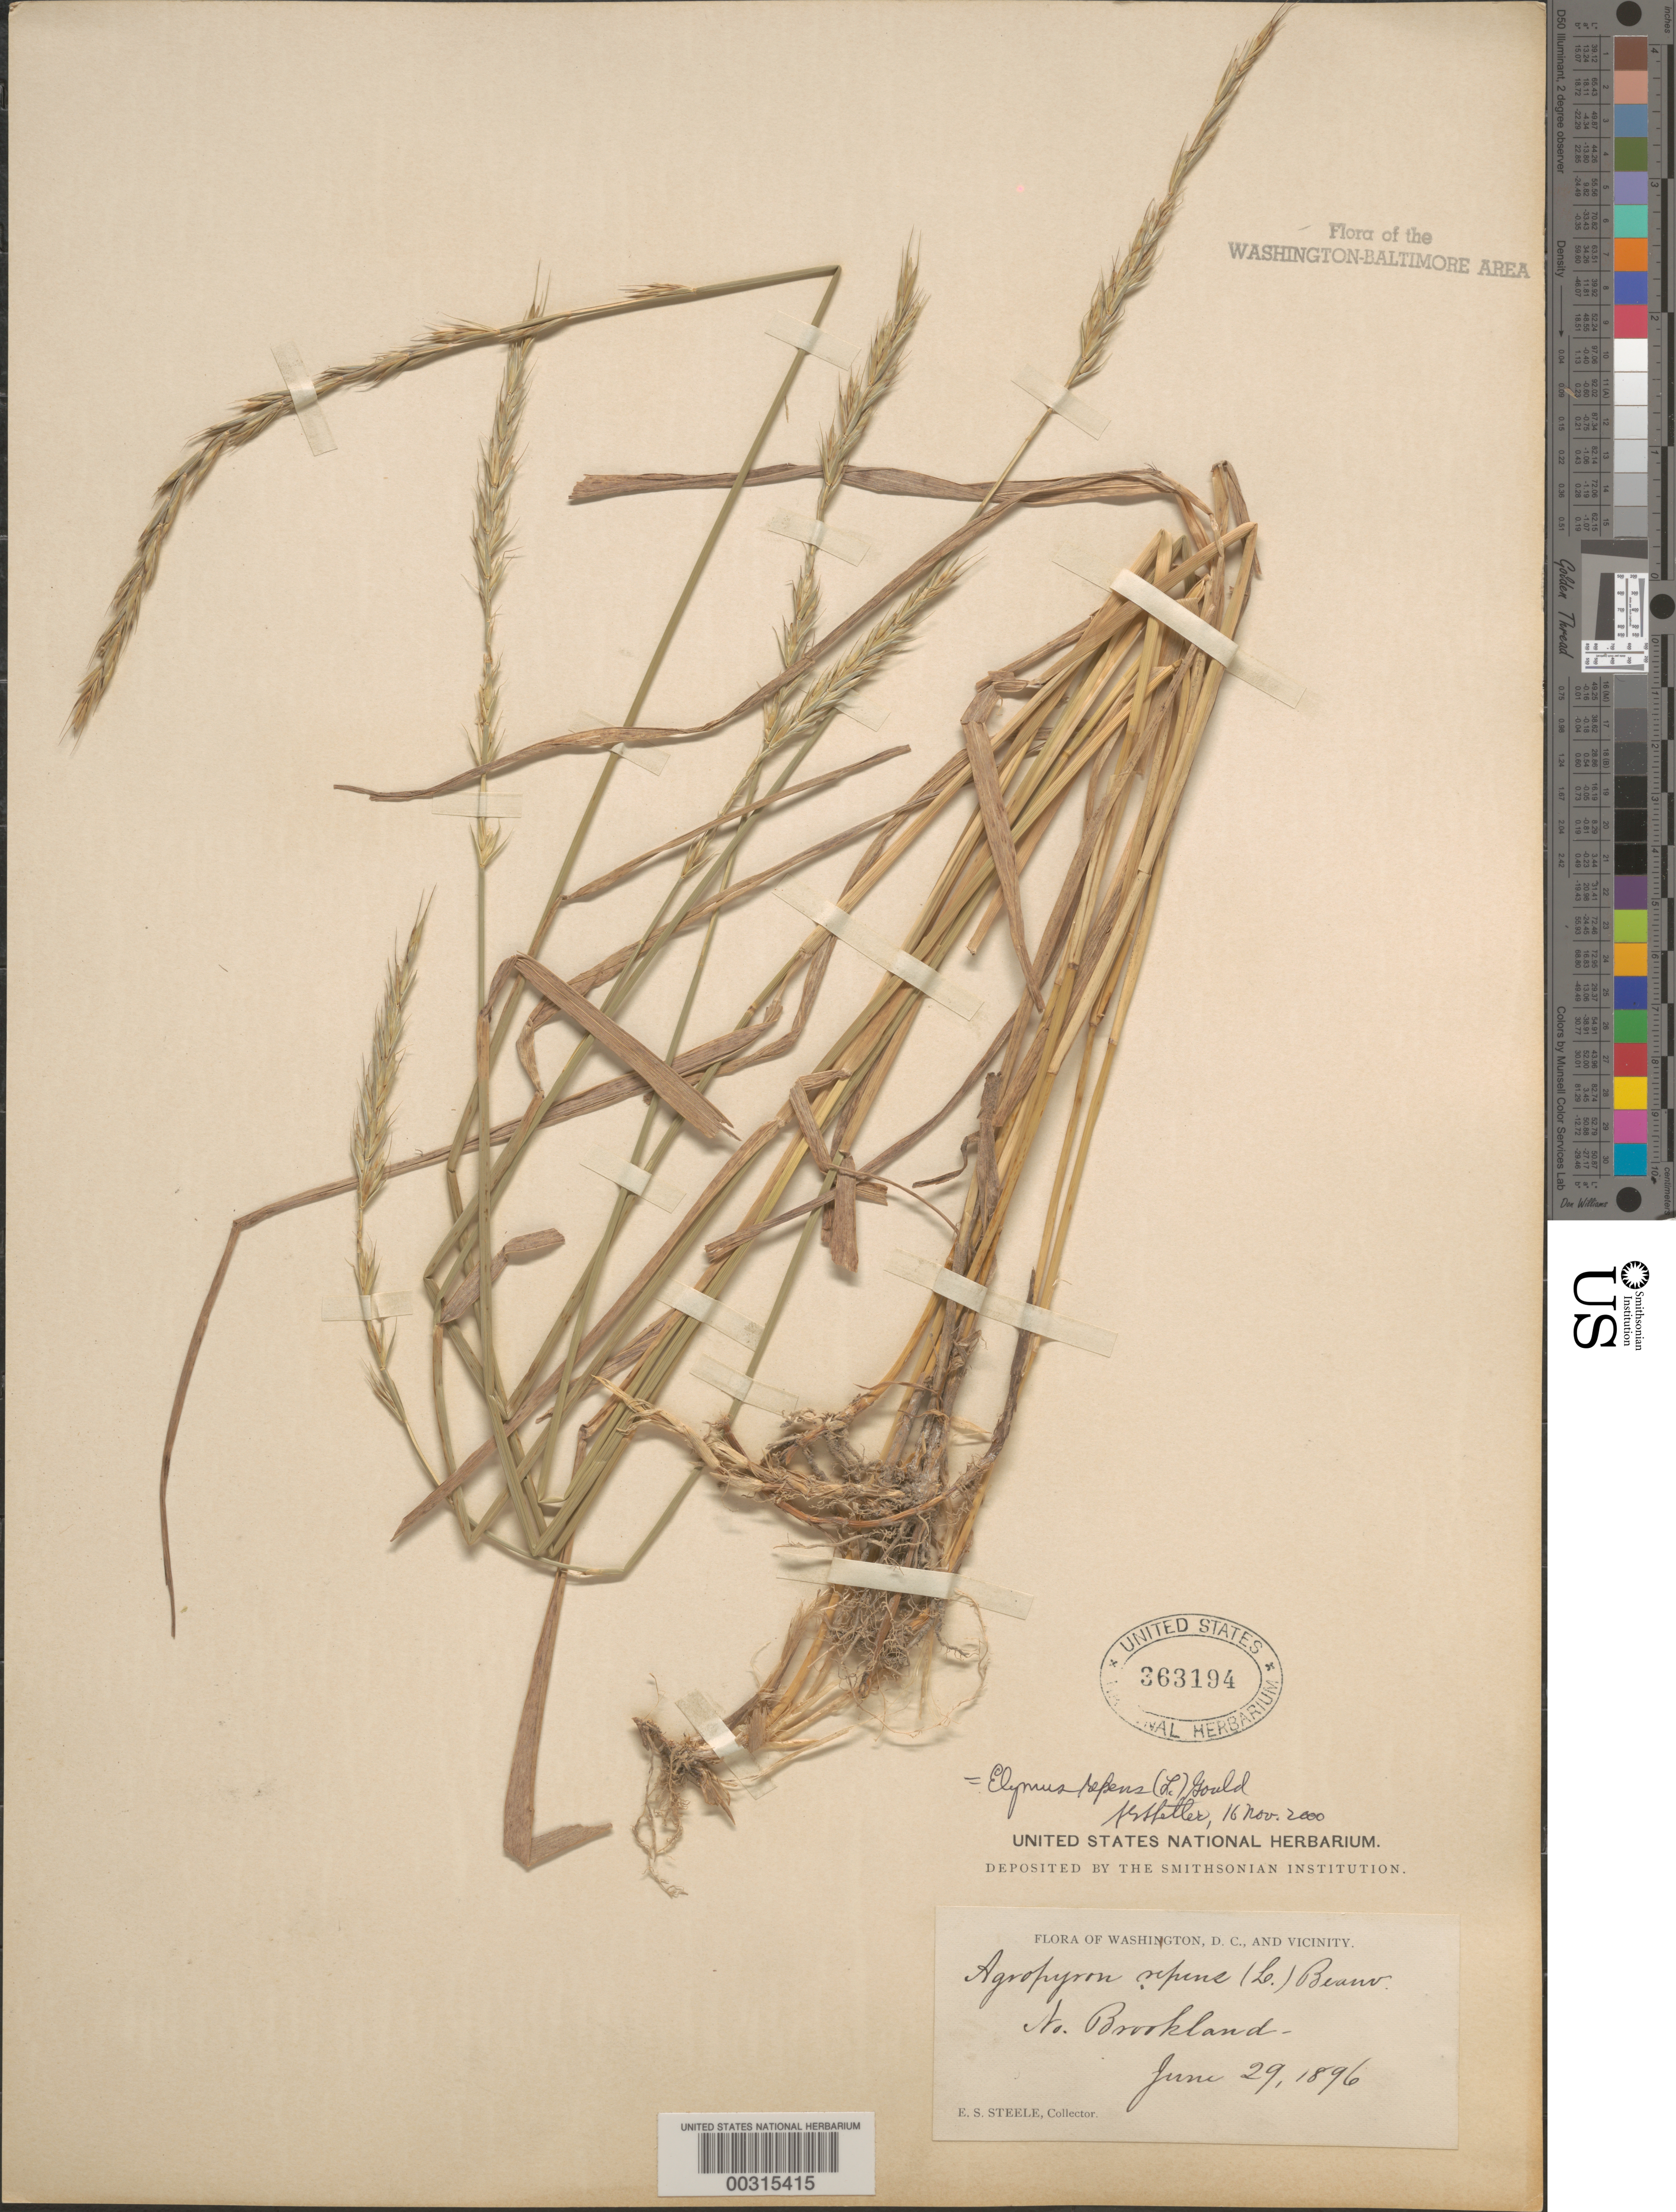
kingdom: Plantae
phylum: Tracheophyta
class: Liliopsida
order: Poales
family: Poaceae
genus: Elymus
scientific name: Elymus repens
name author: (L.) Gould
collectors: E. Steele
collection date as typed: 29 Jun 1896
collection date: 1896-06-29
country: United States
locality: North Brookland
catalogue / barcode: US 363194